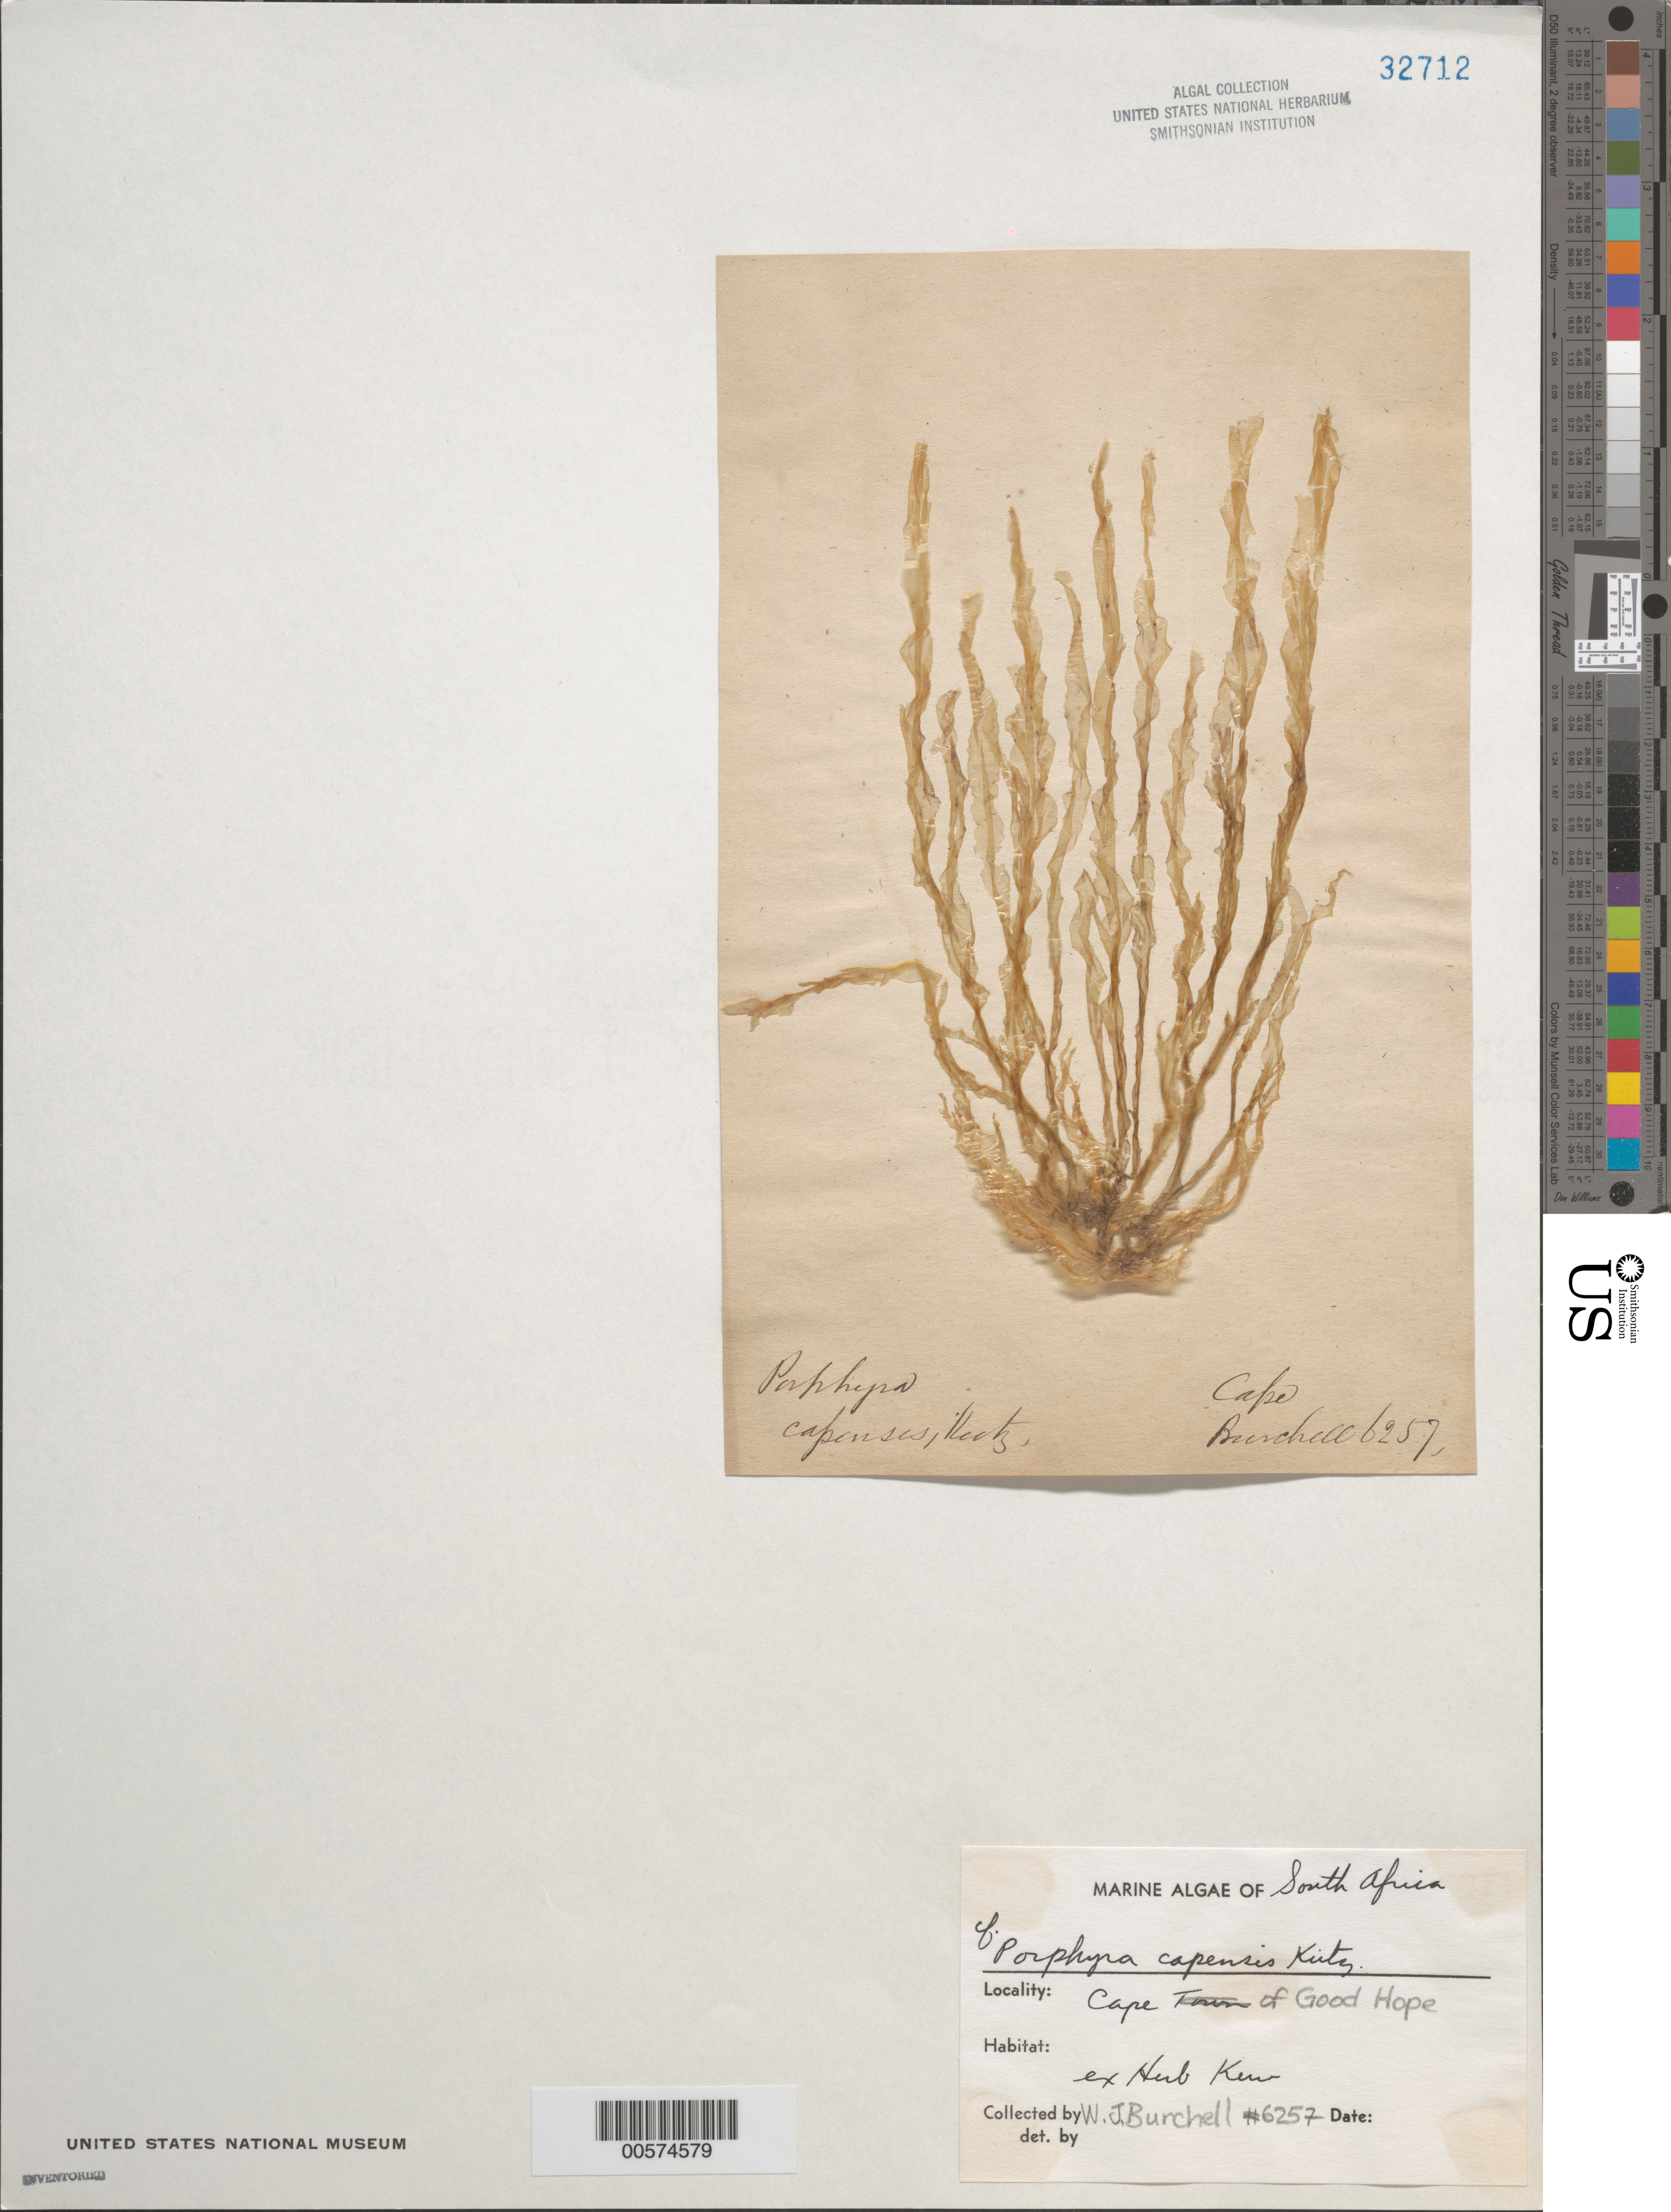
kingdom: Plantae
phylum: Rhodophyta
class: Bangiophyceae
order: Bangiales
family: Bangiaceae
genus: Porphyra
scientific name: Porphyra capensis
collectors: W. J. Burchell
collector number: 6257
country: South Africa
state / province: Western Cape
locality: Cape of Good Hope (Cape)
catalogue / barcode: US 32712